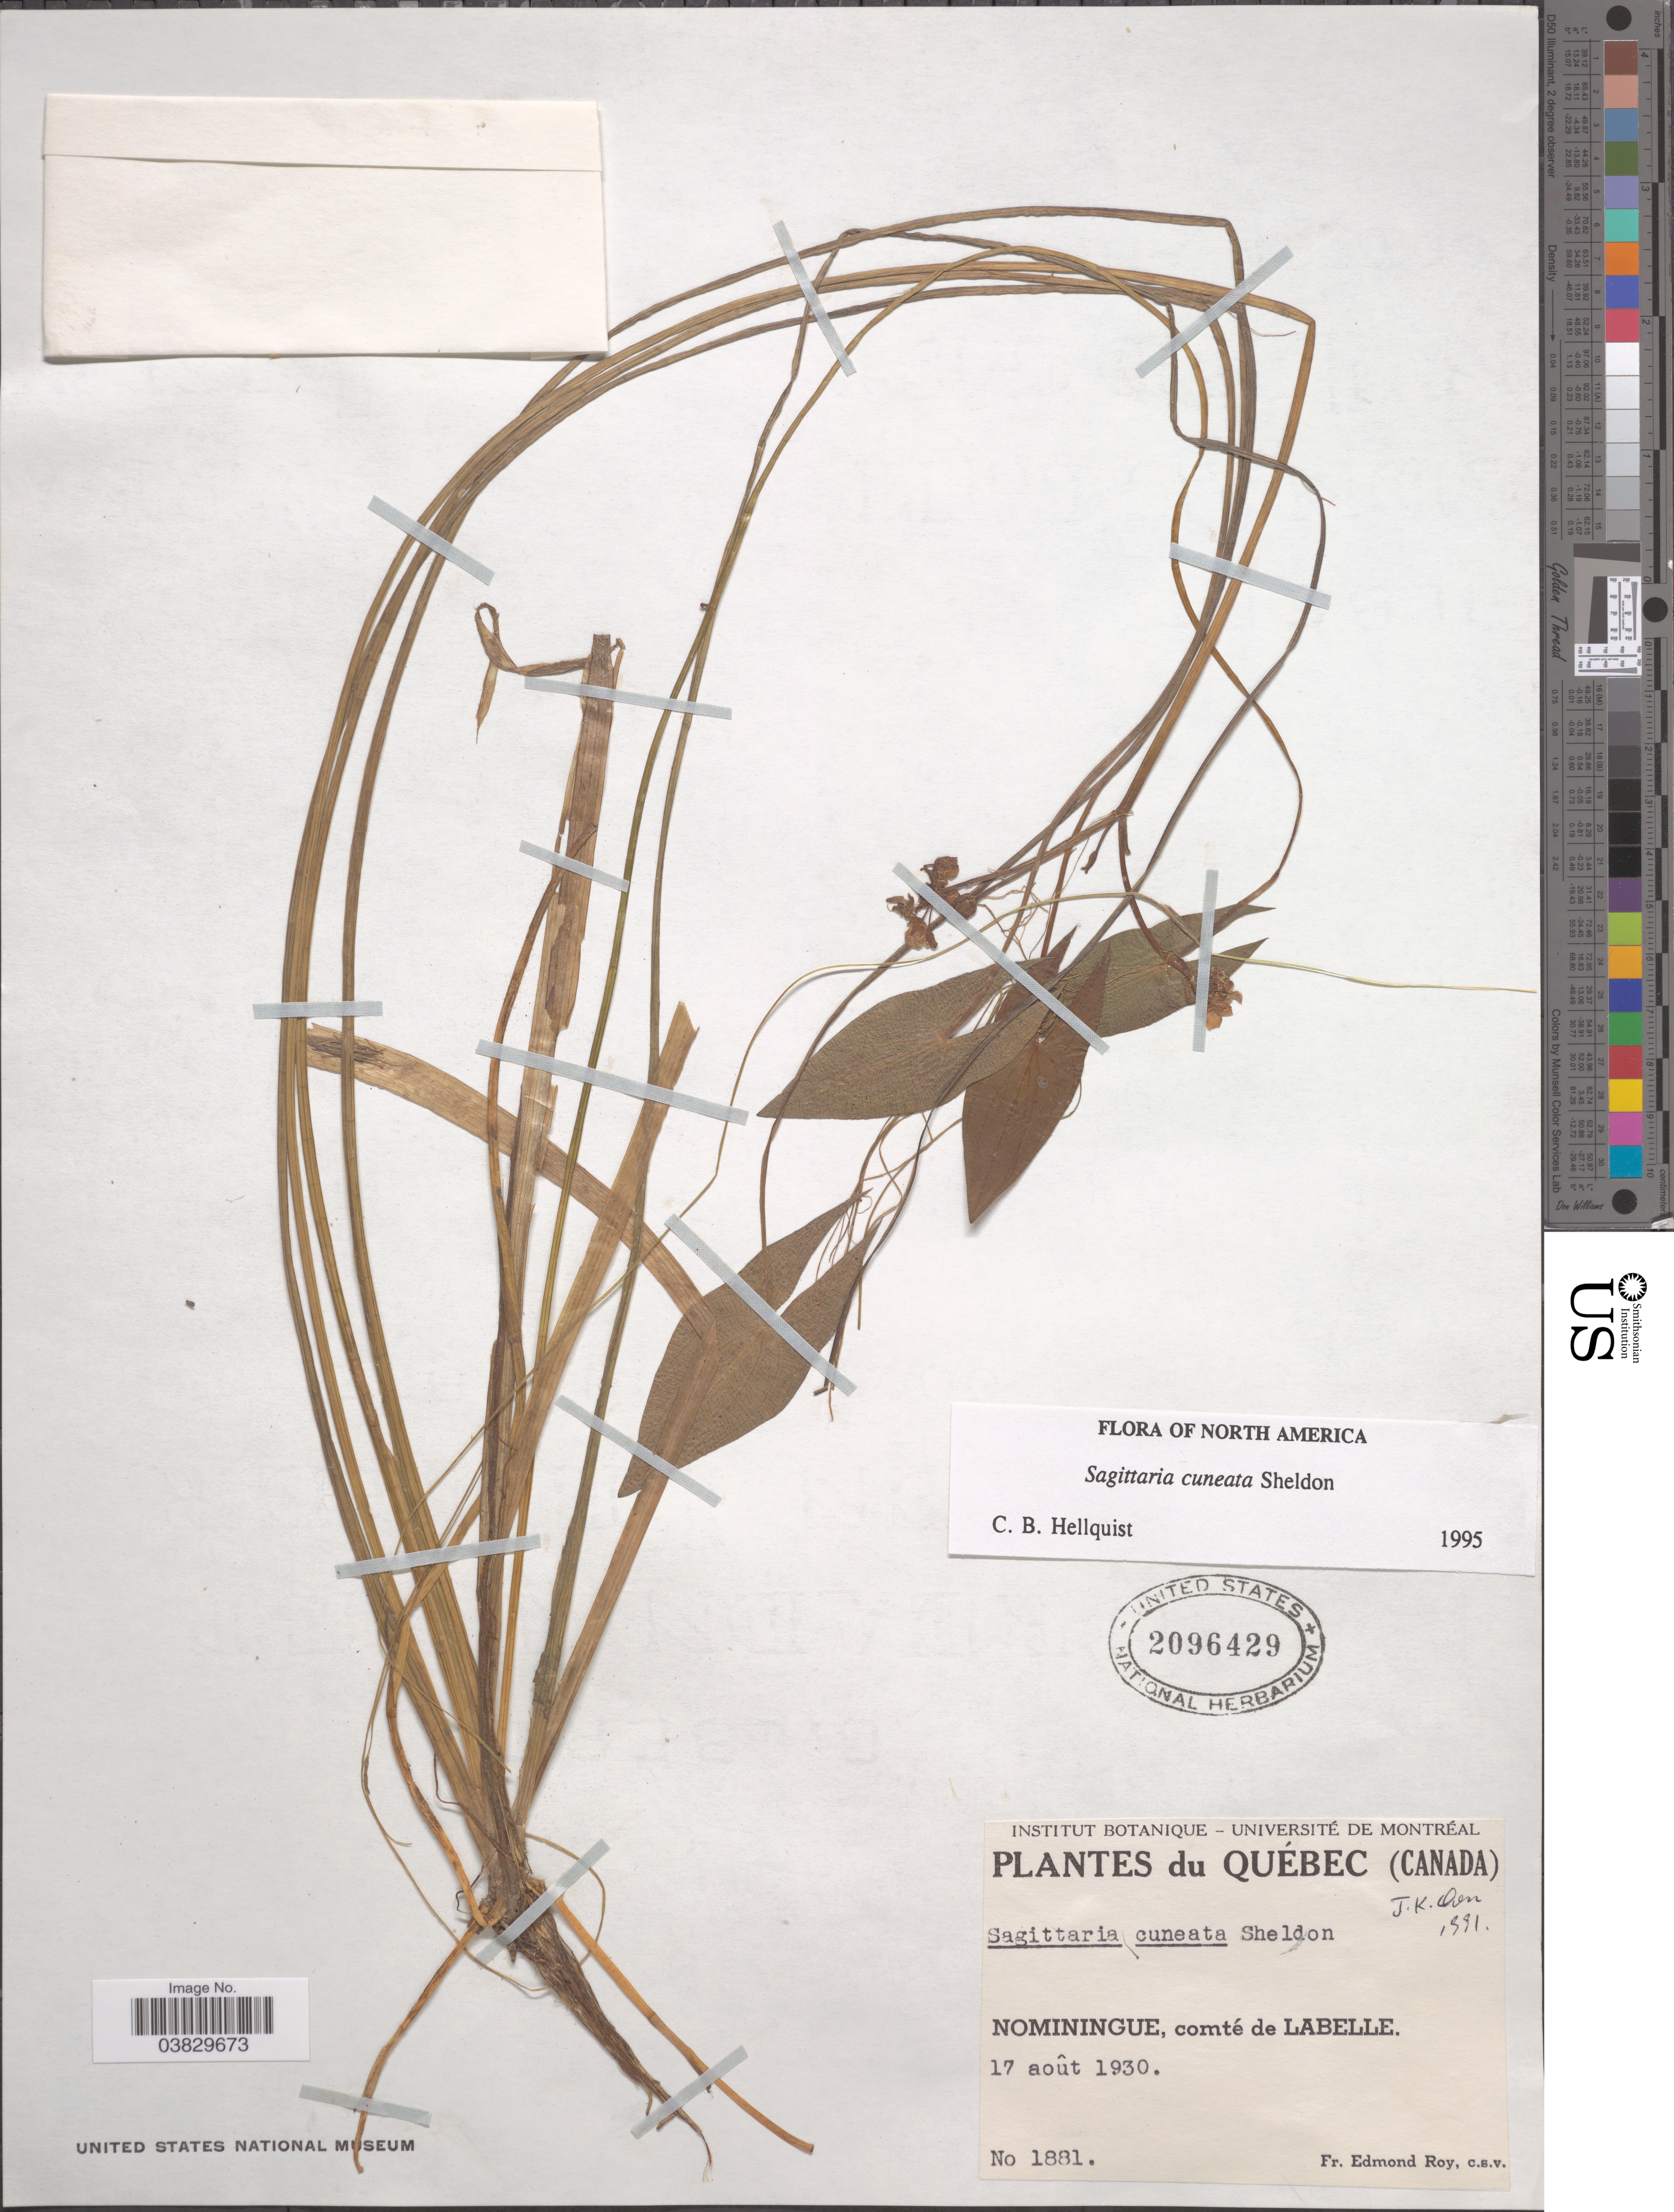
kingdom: Plantae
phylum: Tracheophyta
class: Liliopsida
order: Alismatales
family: Alismataceae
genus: Sagittaria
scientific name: Sagittaria cuneata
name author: E. Sheld.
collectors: E. Roy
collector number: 1881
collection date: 1930-08-17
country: Canada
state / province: Quebec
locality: Nominingue, comté de Labelle.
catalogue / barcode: US 2096429